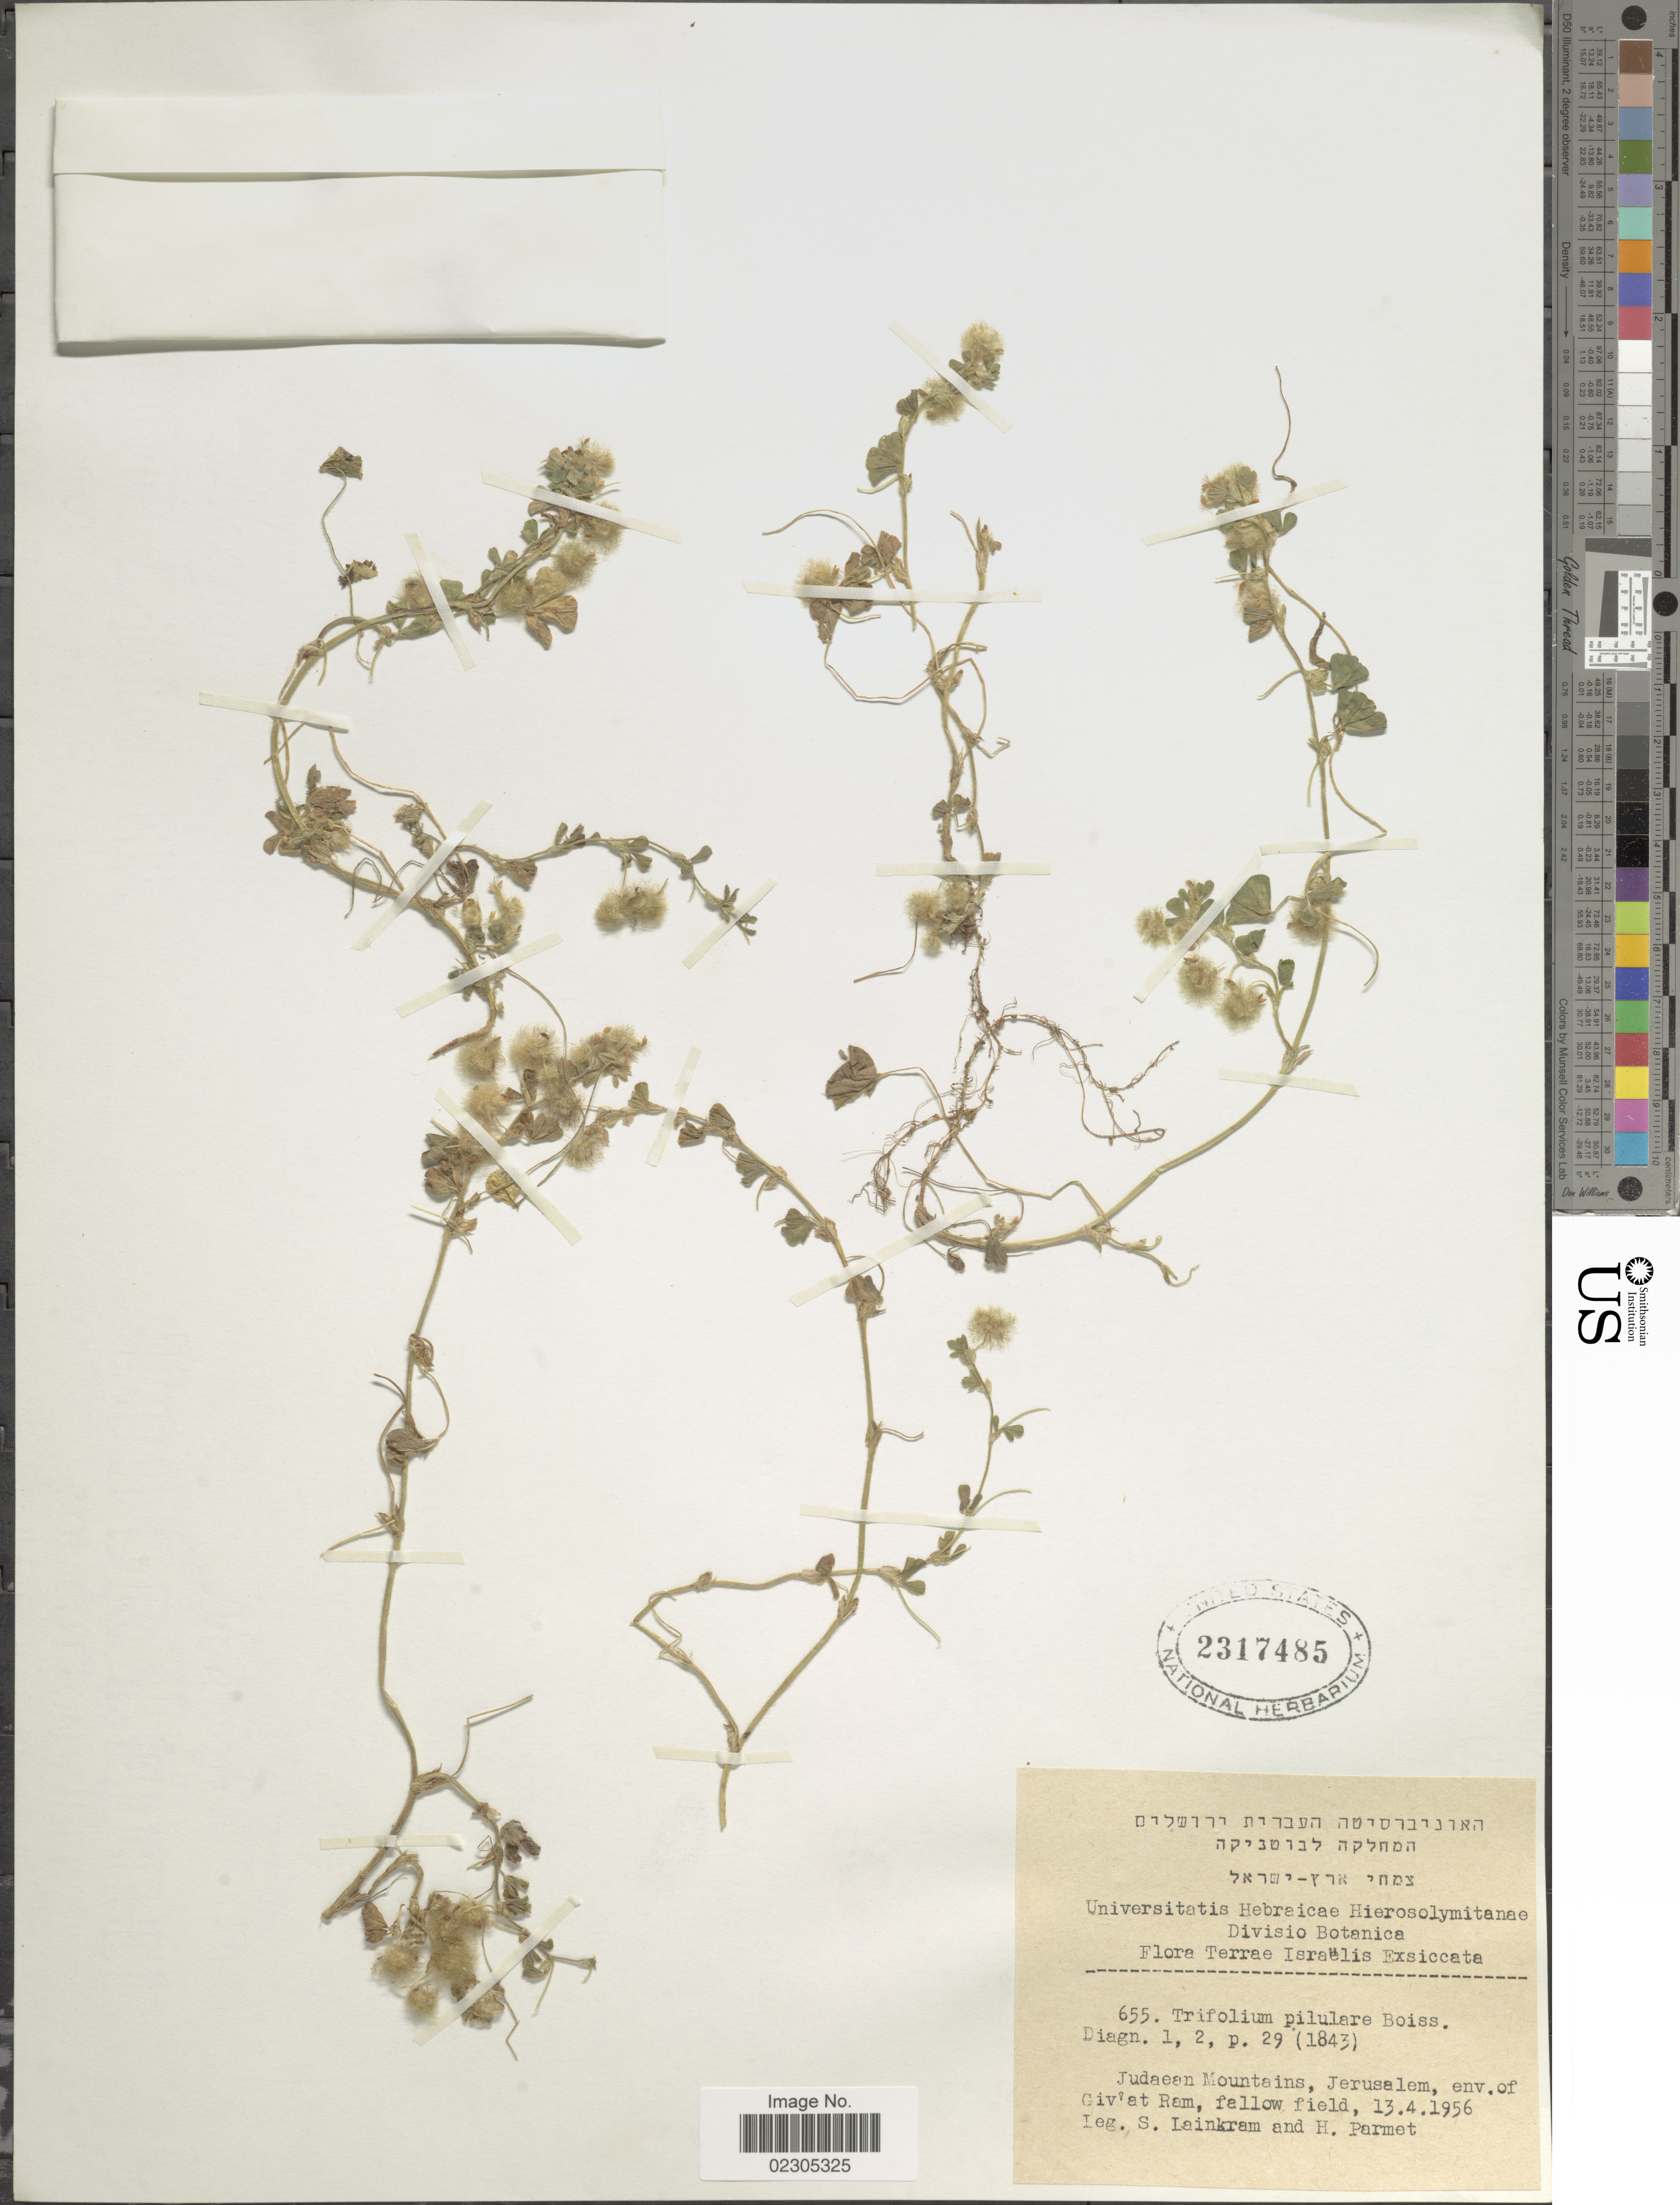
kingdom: Plantae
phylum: Tracheophyta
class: Magnoliopsida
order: Fabales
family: Fabaceae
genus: Trifolium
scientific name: Trifolium pilulare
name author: Boiss.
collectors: S. Lainkram & H. Parmet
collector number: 655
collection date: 1956-04-13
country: Israel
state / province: Jerusalem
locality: Judaean Mountains, Jerusalem, env. of Civ'at Ram, fallow field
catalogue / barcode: US 2317485